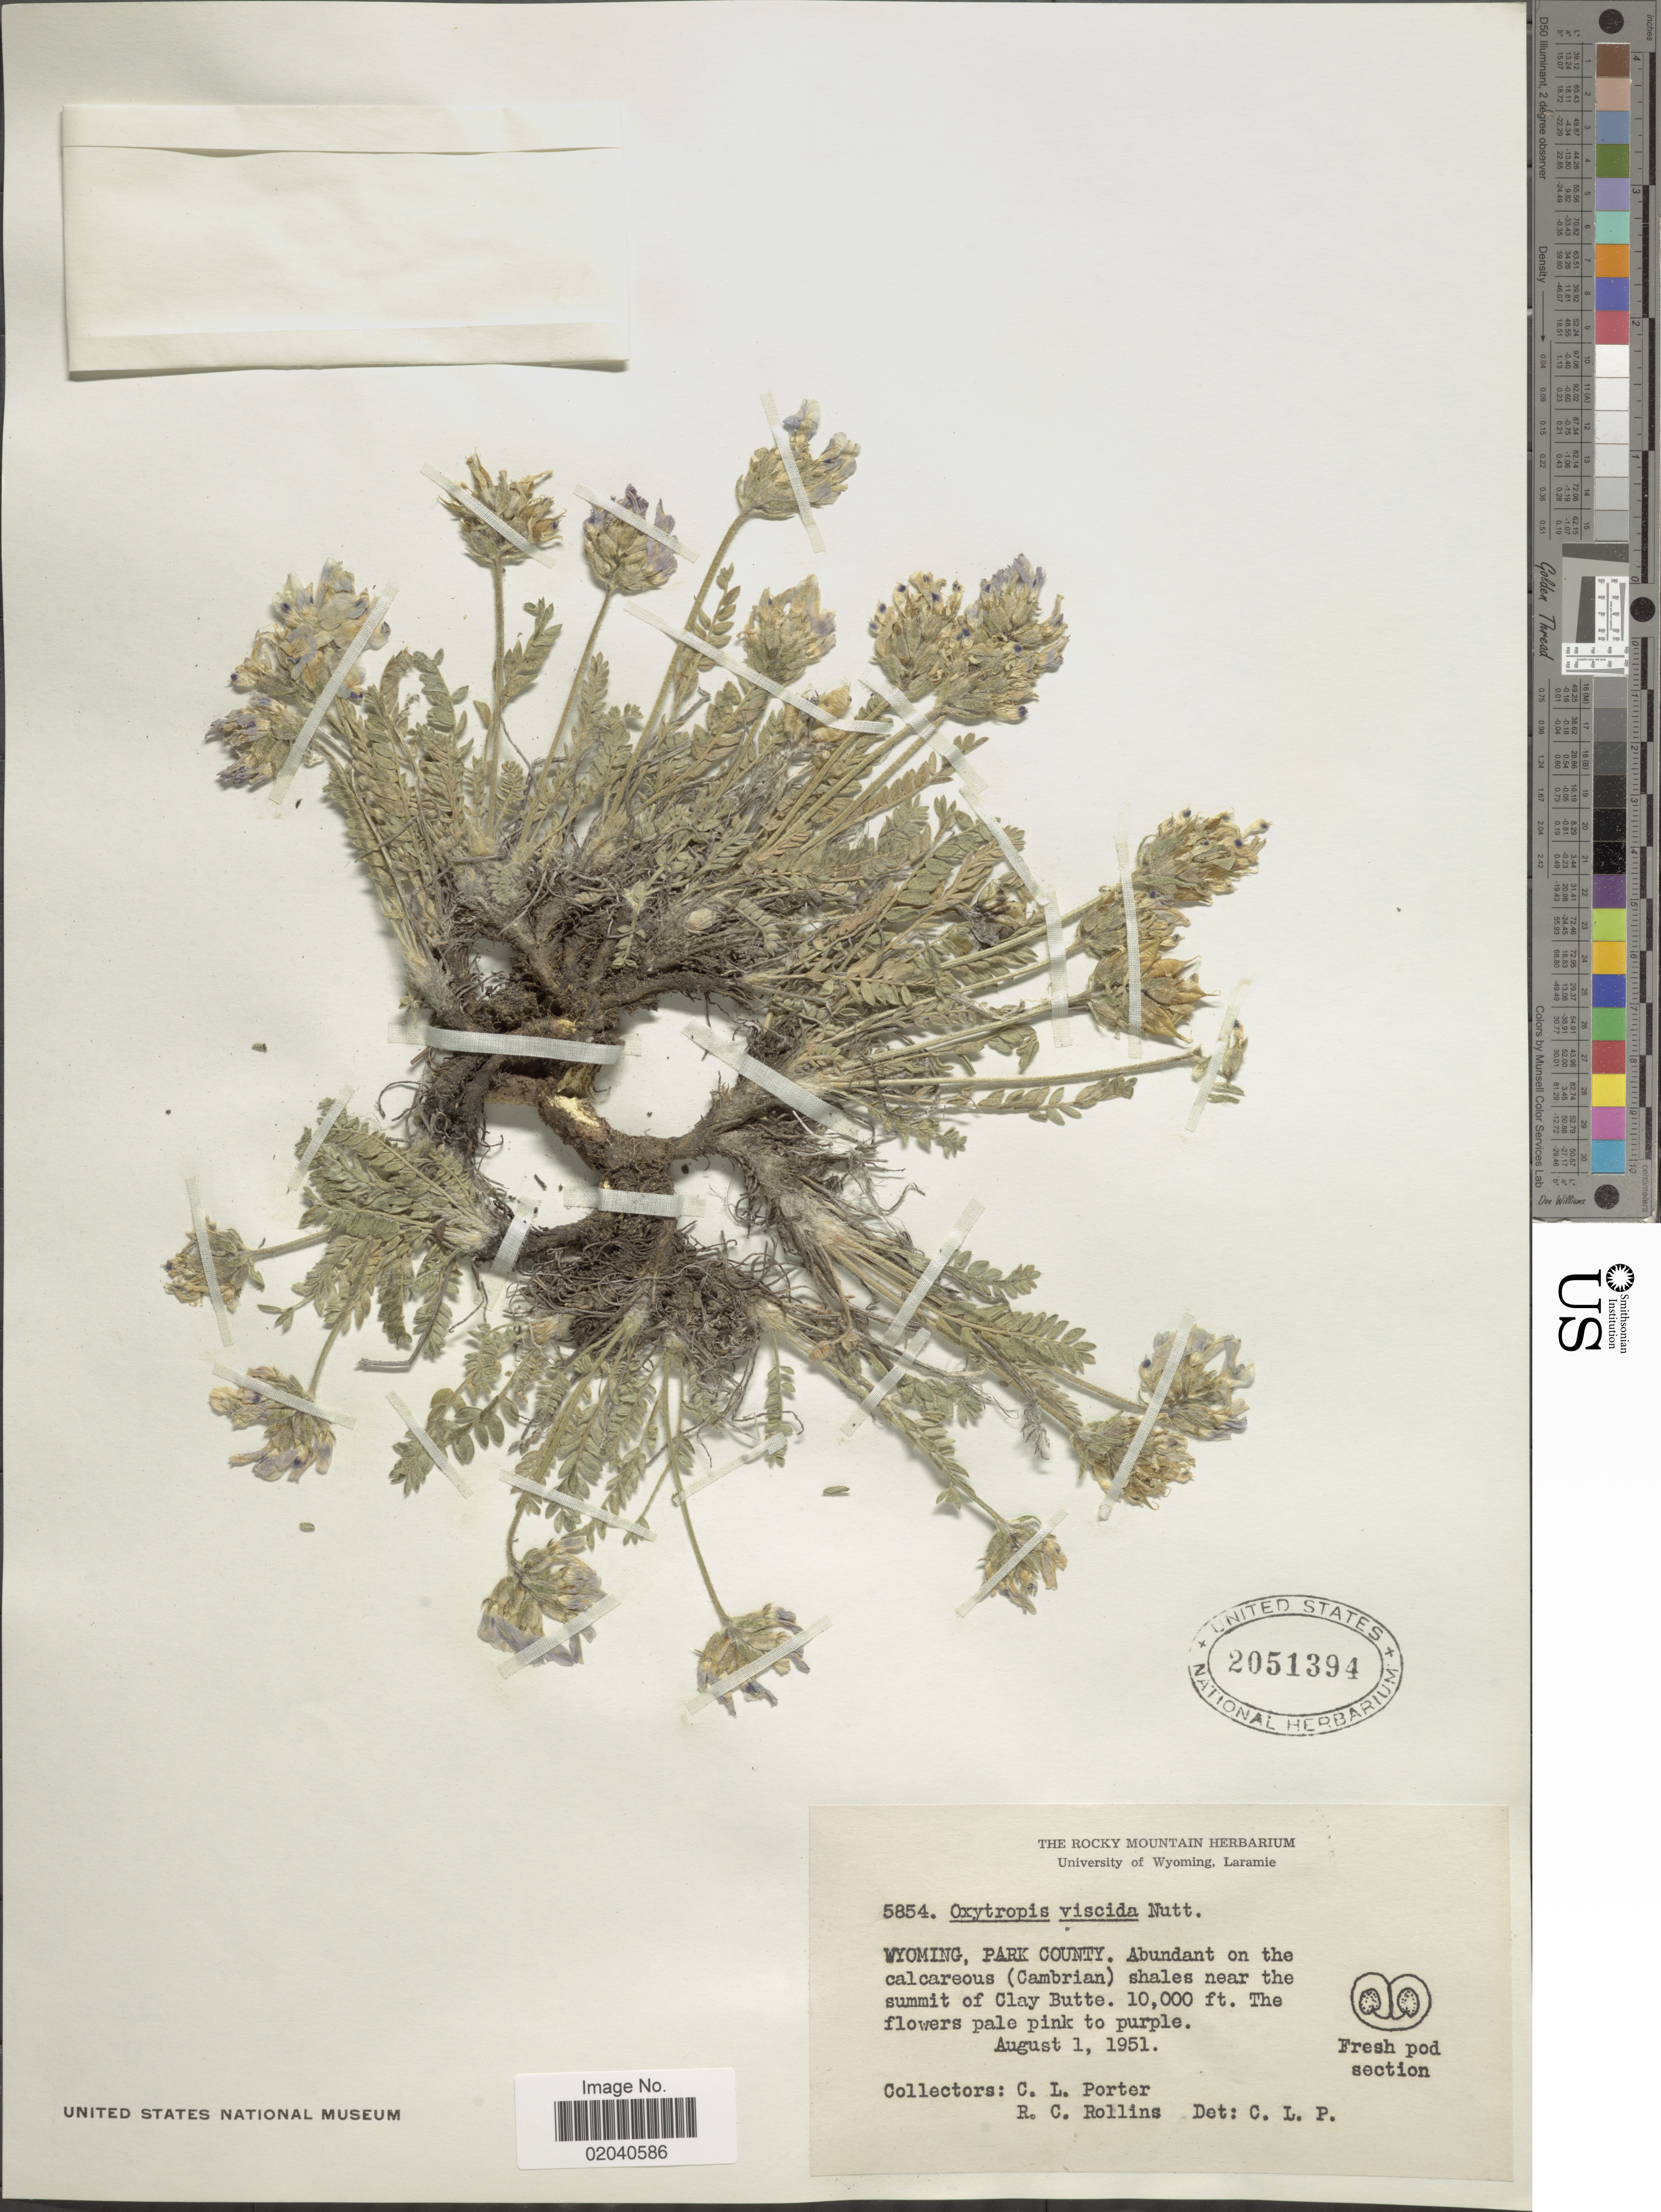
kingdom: Plantae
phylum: Tracheophyta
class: Magnoliopsida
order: Fabales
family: Fabaceae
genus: Oxytropis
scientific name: Oxytropis viscida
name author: Nutt.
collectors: C. L. Porter & R. C. Rollins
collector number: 5854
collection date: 1951-08-01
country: United States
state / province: Wyoming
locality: Park County. Abundant on the calcareous (Cambrian) shales near the summit of Clay Butte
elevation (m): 3048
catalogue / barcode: US 2051394